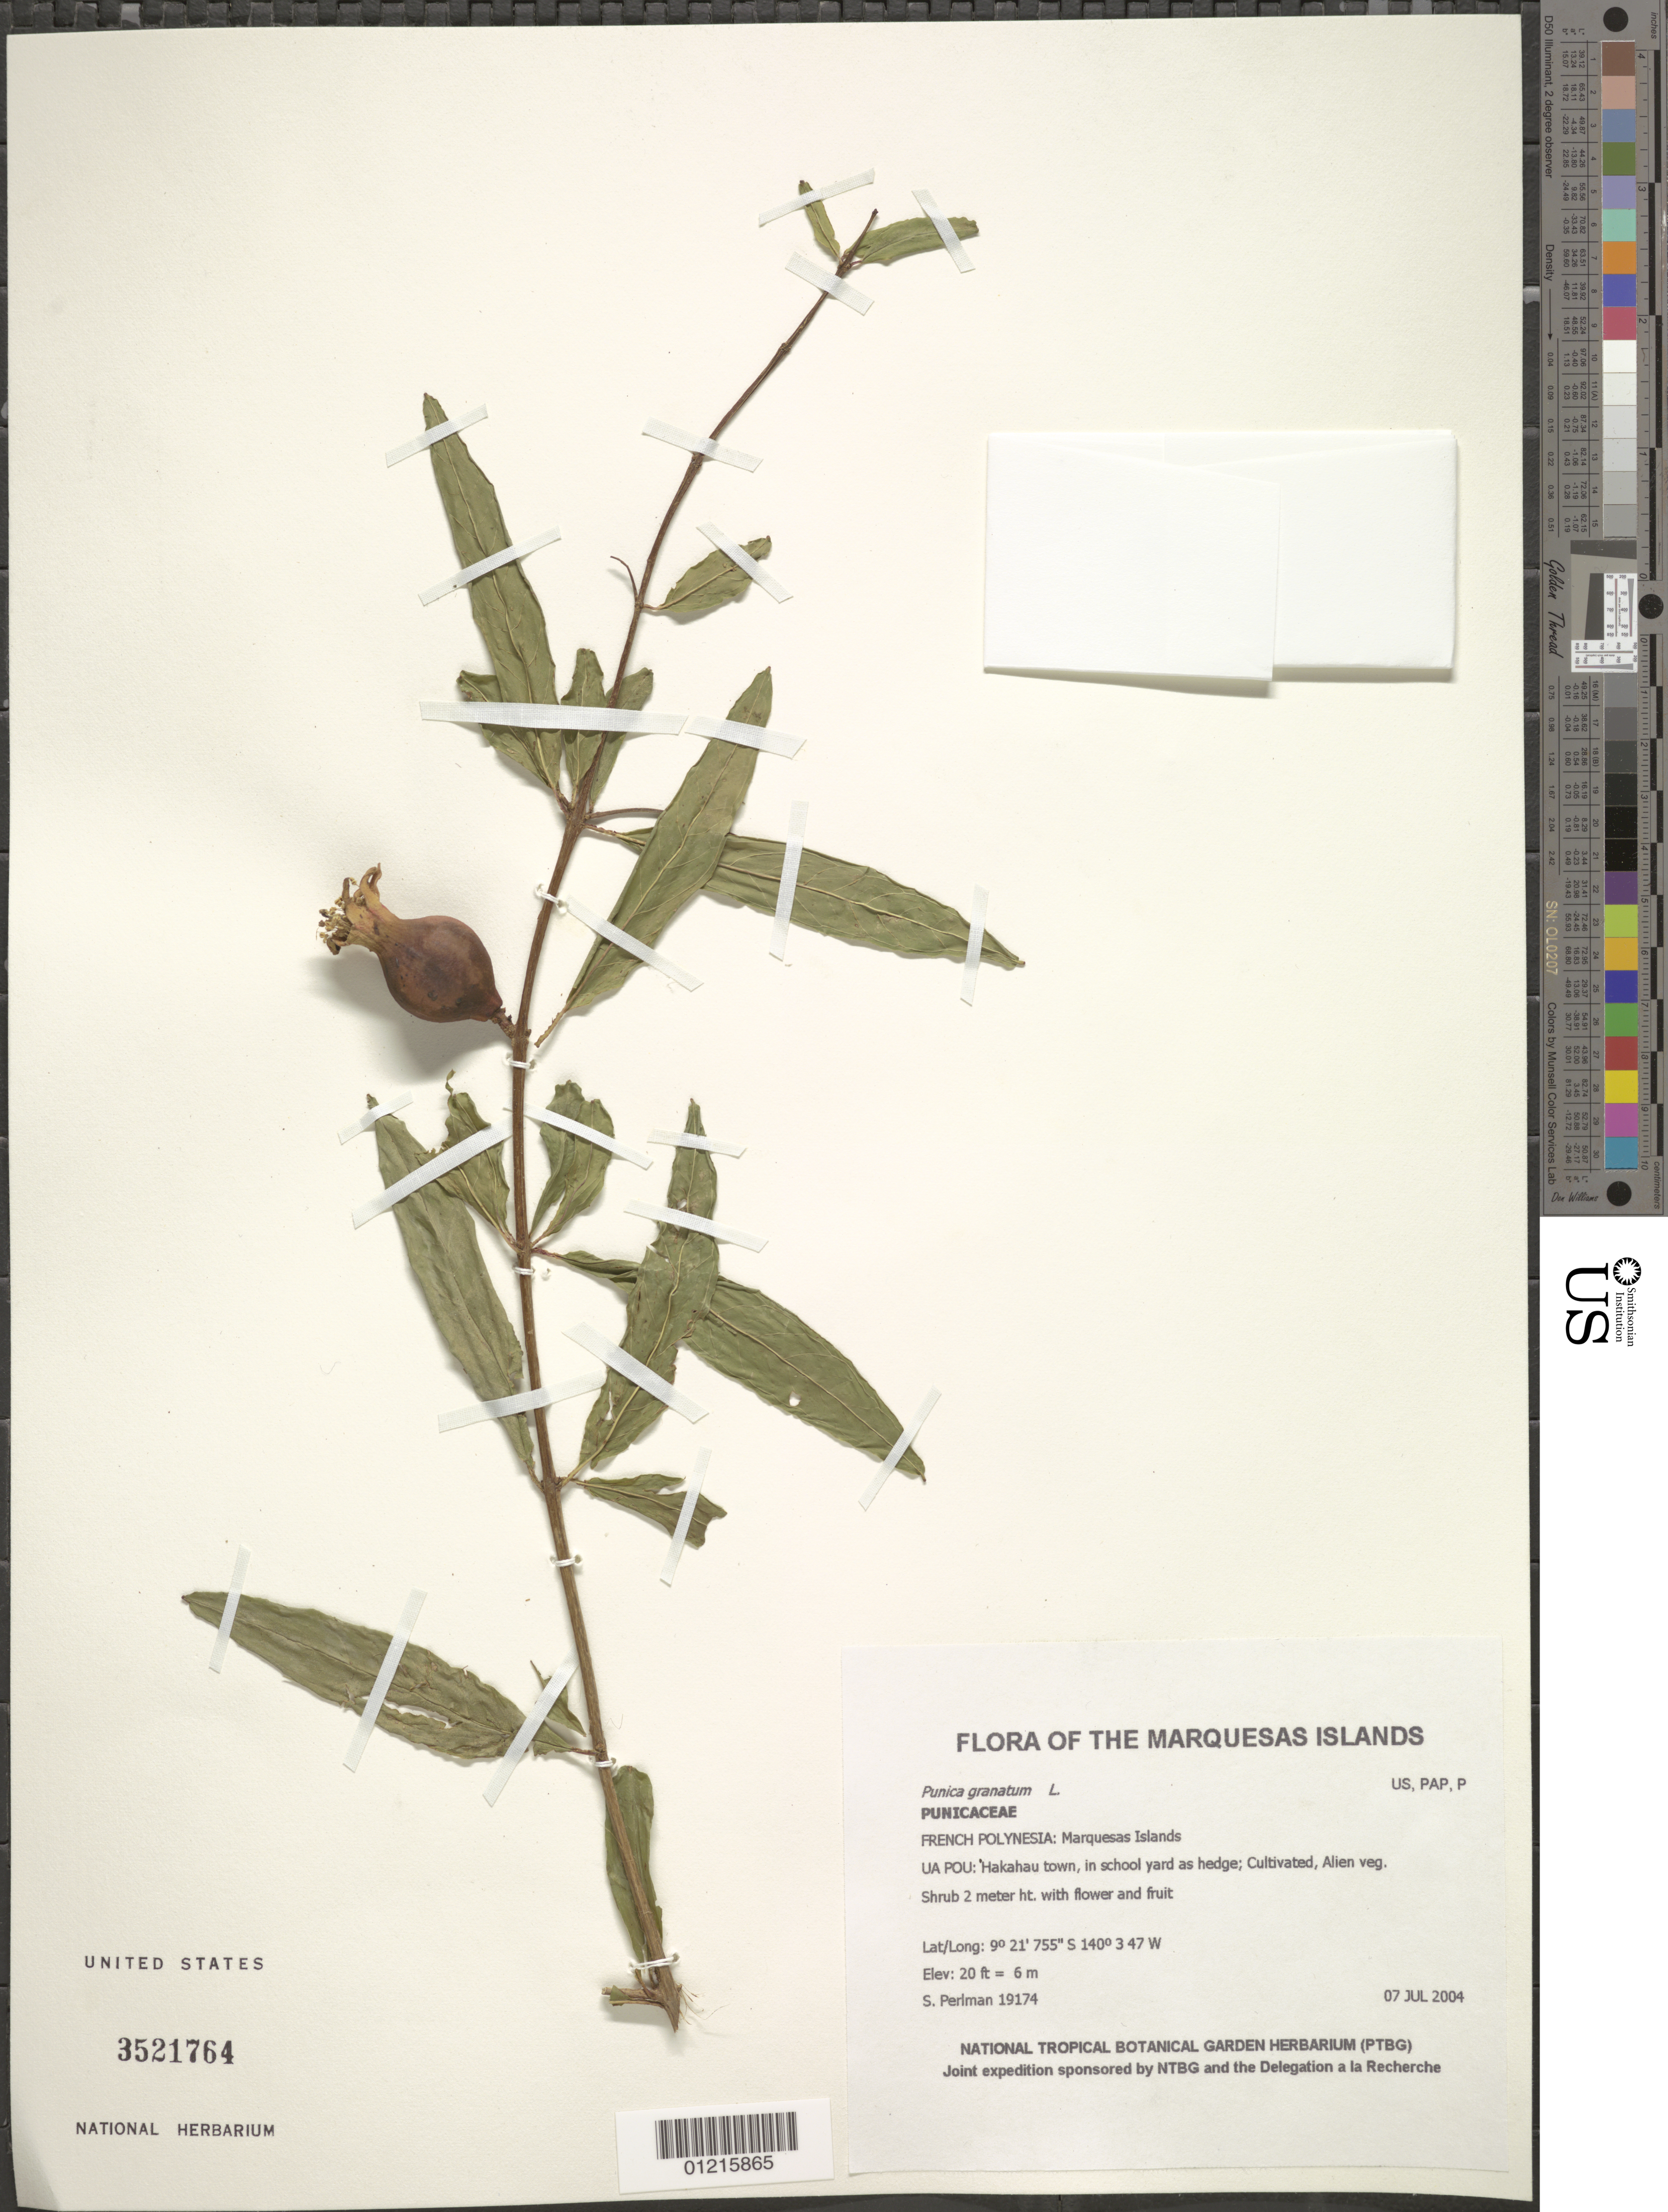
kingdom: Plantae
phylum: Tracheophyta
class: Magnoliopsida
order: Myrtales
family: Lythraceae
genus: Punica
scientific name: Punica granatum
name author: L.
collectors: S. P. Perlman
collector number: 19174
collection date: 2004-07-07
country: French Polynesia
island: Ua Pou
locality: Hakahau town, in school yard as hedge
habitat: Cultivated, Alien veg.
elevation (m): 6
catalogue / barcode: US 3521764